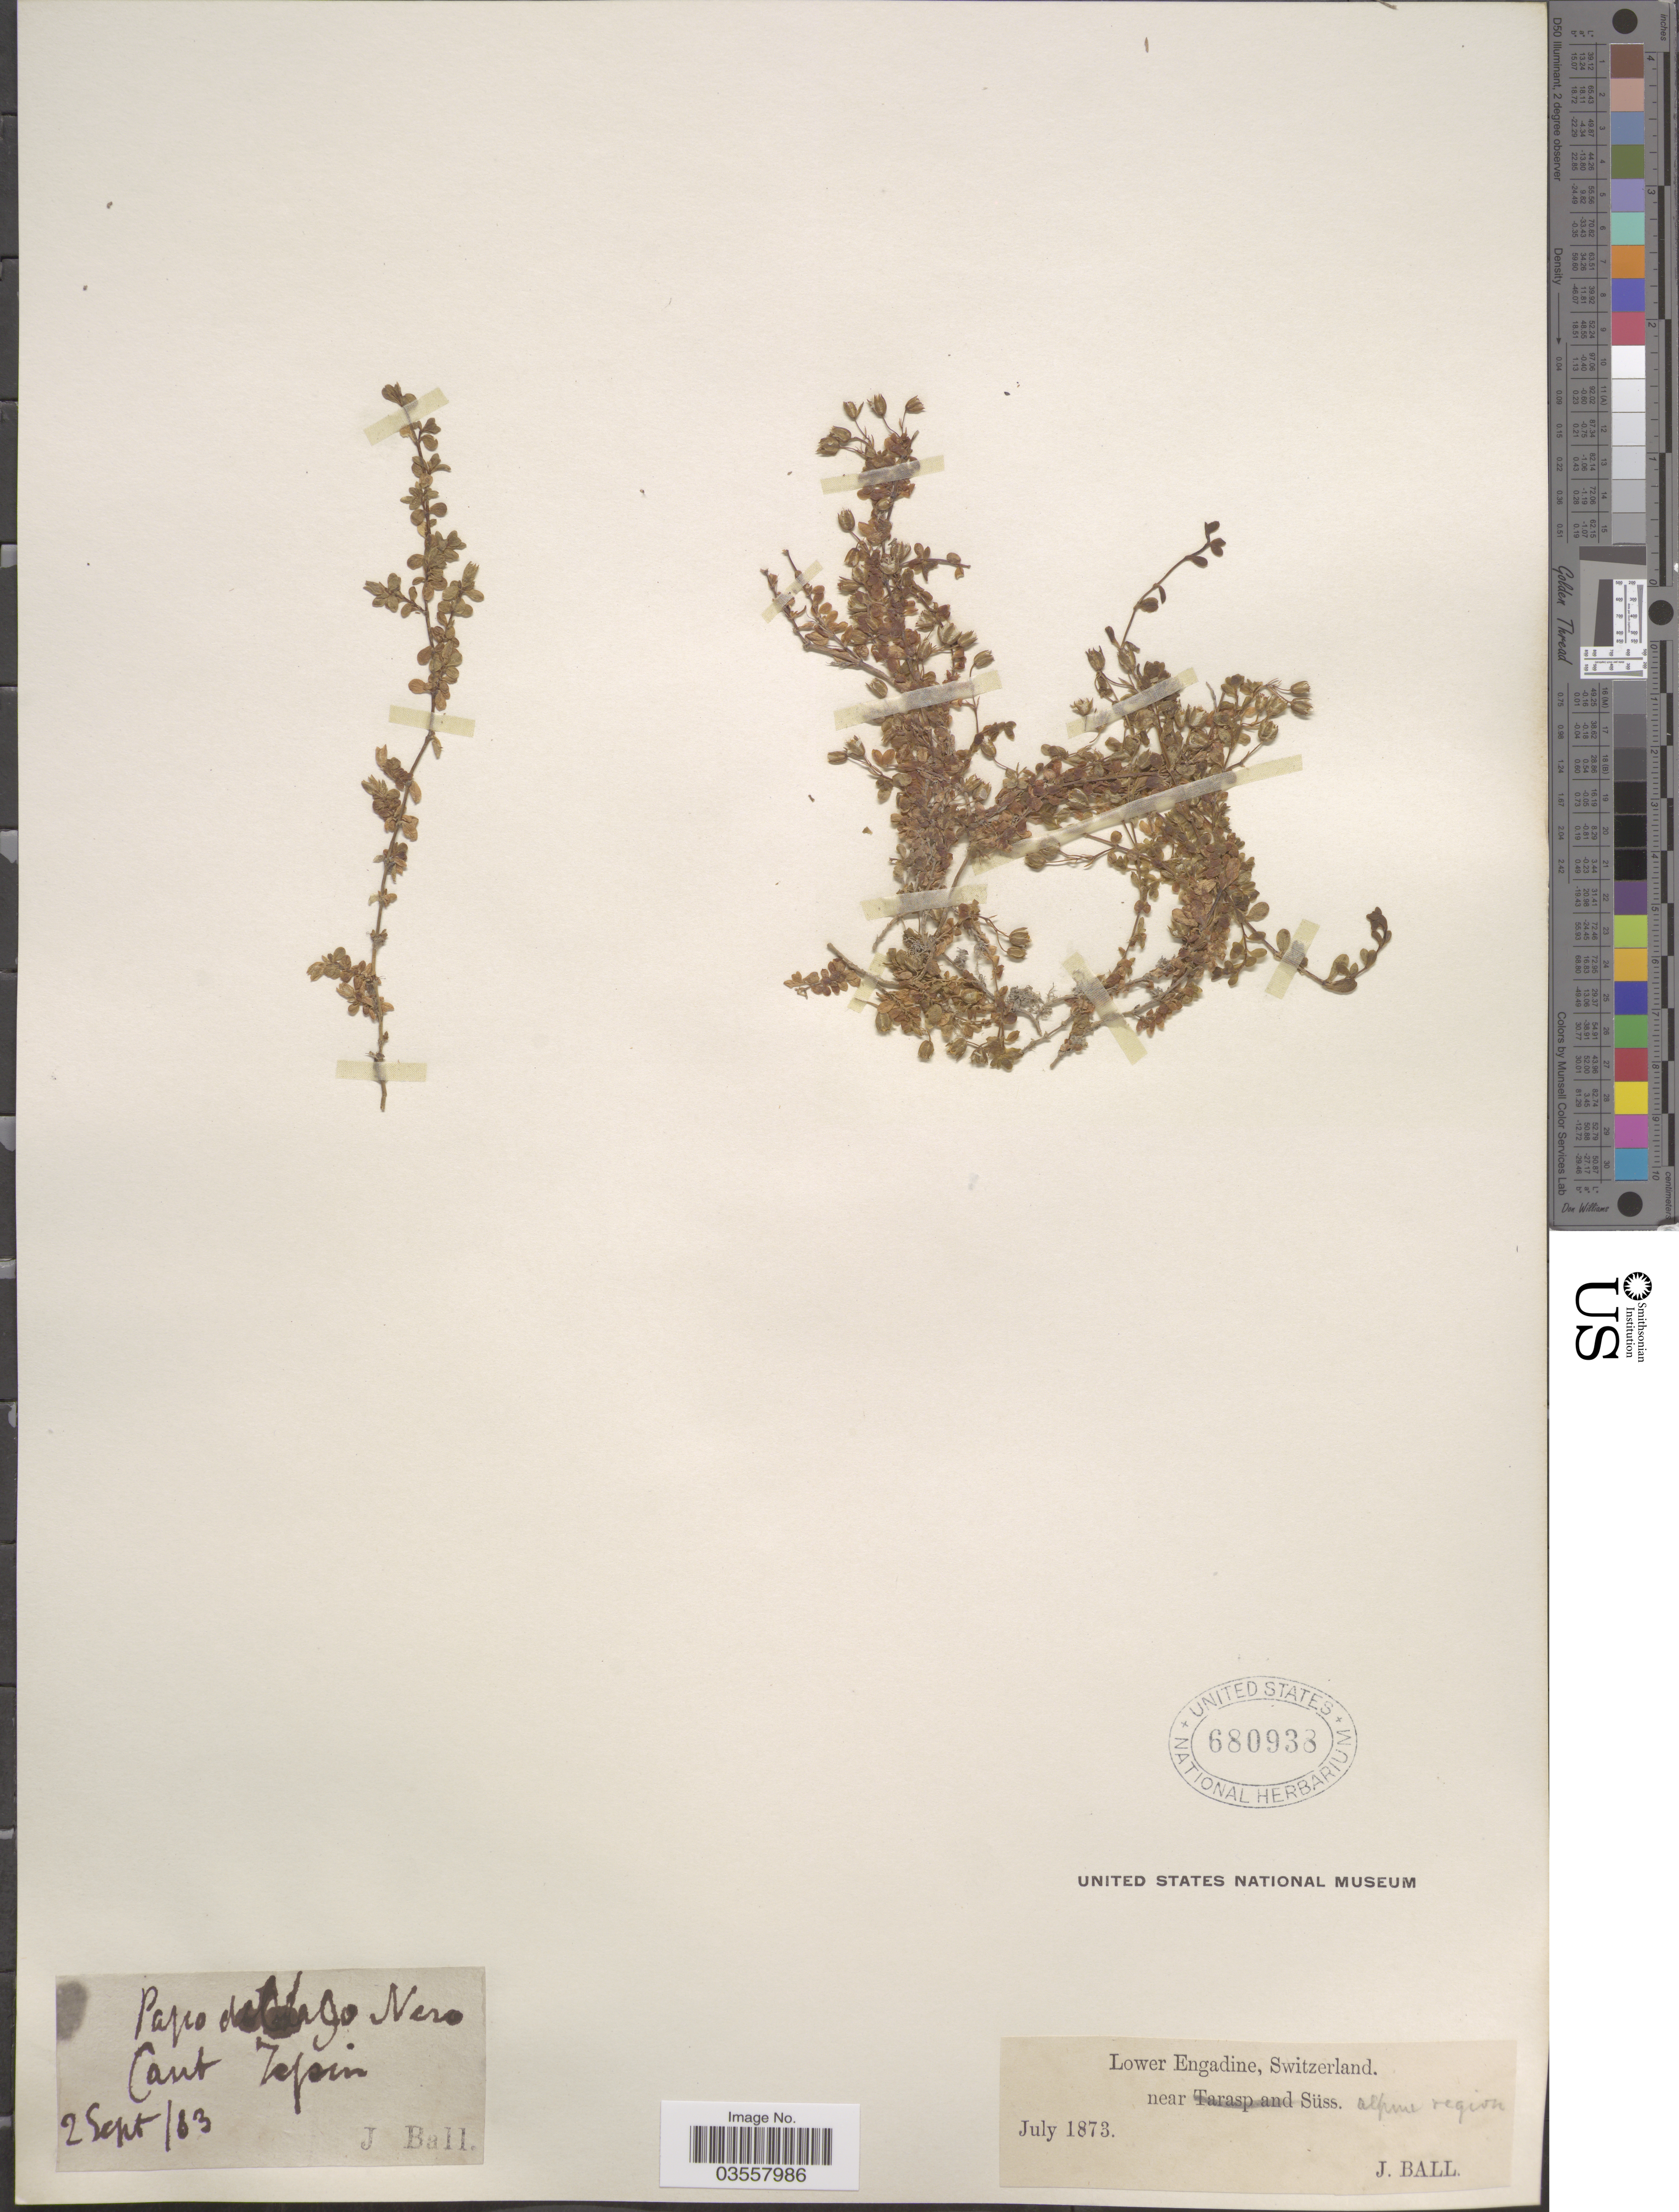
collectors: J. Ball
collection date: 1873-07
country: Switzerland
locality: Pasco del Lago Nero Cant Tessin. Lower Engadine, near Süss alpine region.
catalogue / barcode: US 680938